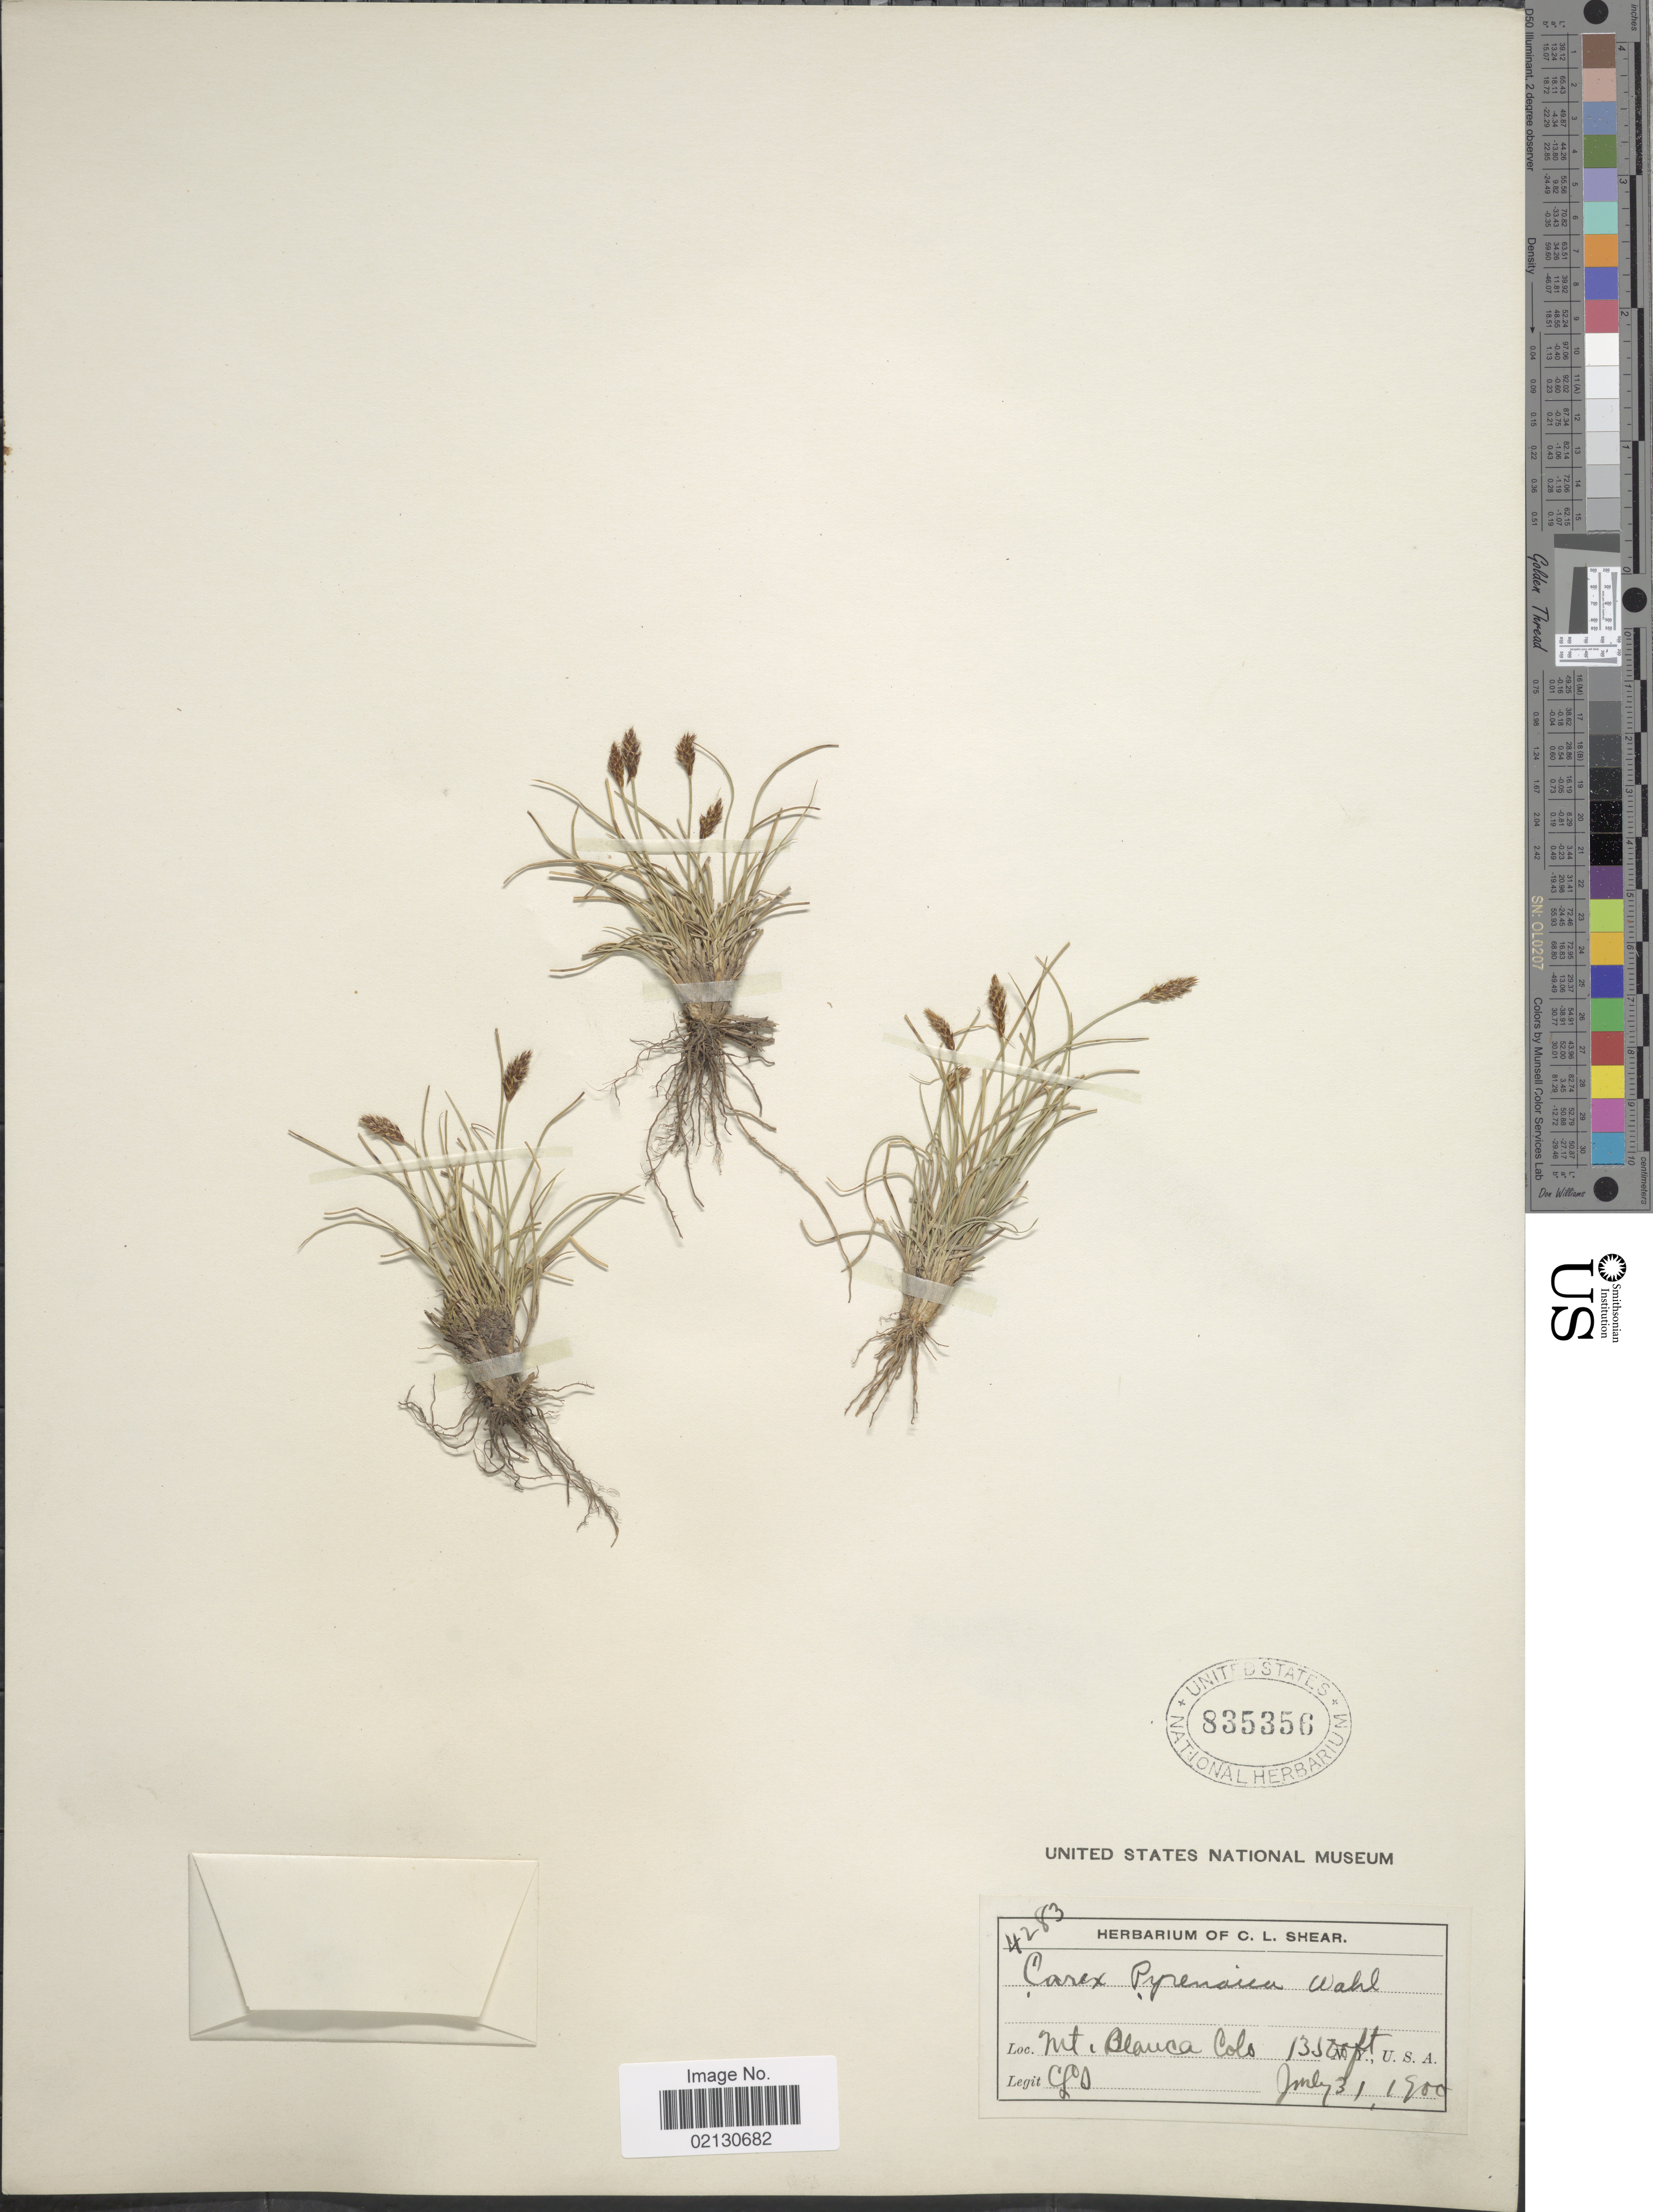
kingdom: Plantae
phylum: Tracheophyta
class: Liliopsida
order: Poales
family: Cyperaceae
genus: Carex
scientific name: Carex micropoda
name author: C.A. Mey.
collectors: C. L. Shear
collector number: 4283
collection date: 1900-07-31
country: United States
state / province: Colorado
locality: Mt. Blanca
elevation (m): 4115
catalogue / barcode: US 835356